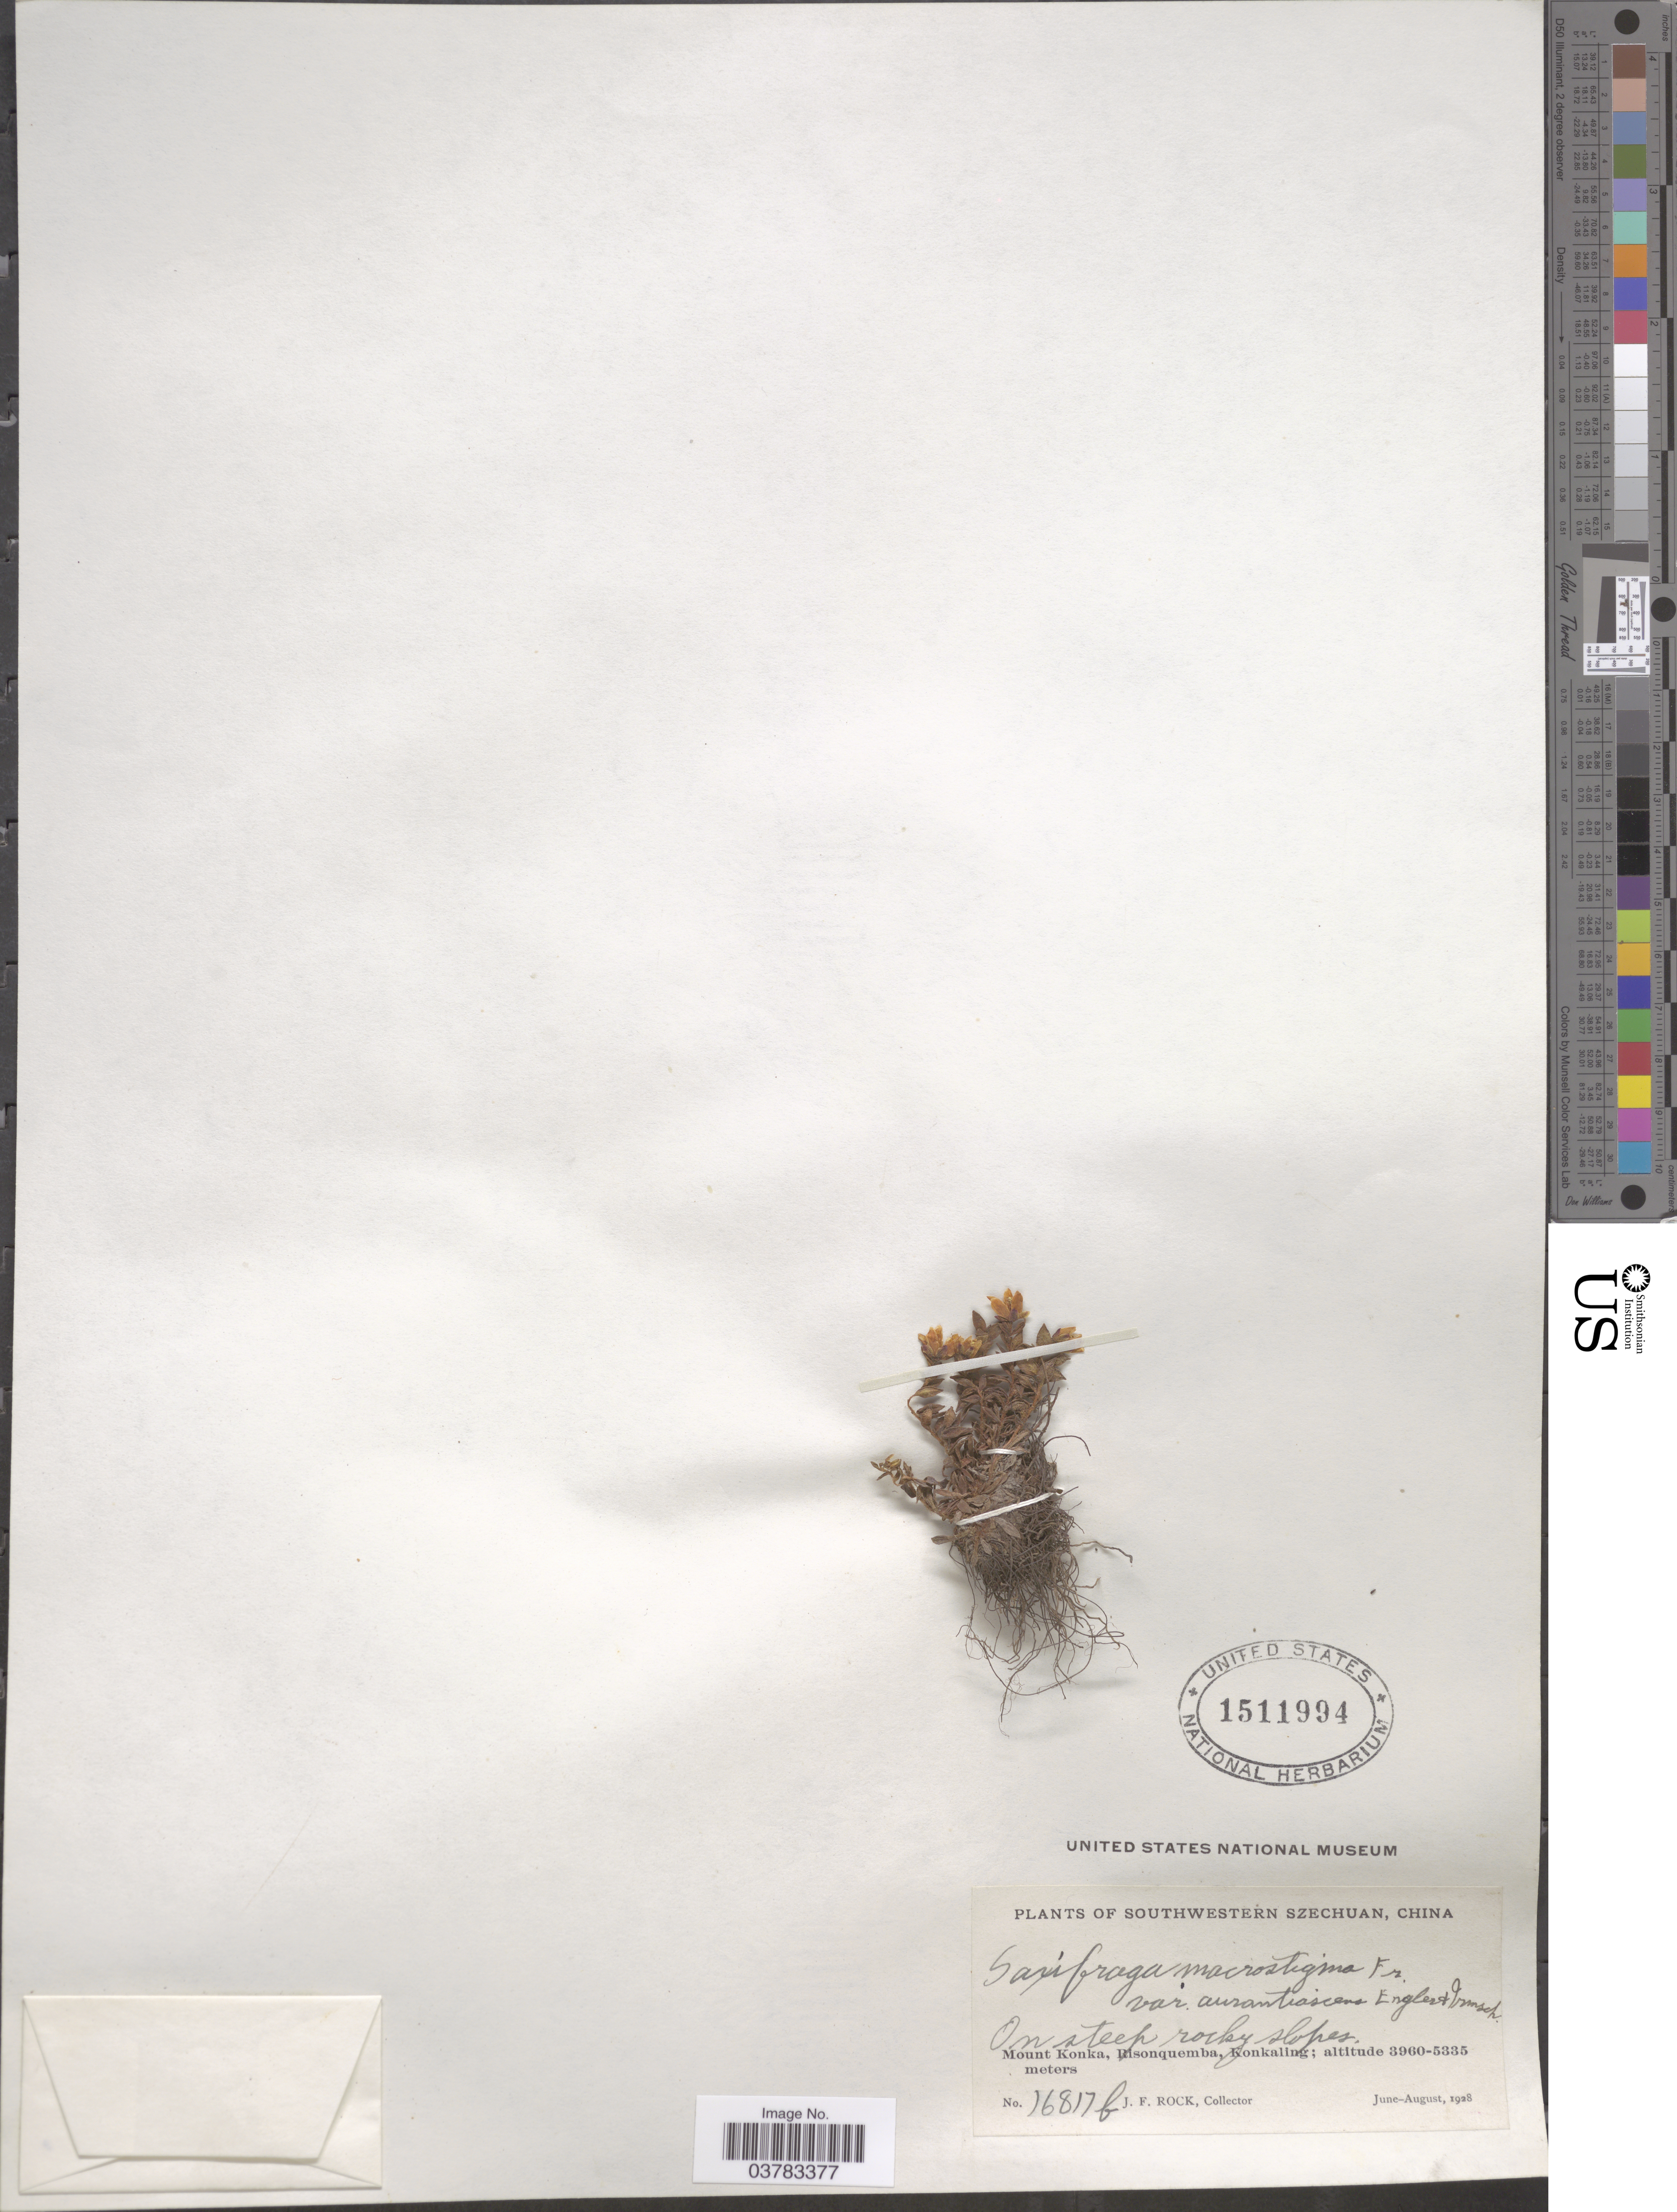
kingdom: Plantae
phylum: Tracheophyta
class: Magnoliopsida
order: Saxifragales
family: Saxifragaceae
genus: Saxifraga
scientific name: Saxifraga macrostigma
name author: Franch.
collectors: J. Rock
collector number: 16817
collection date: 1928-06/1928-08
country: China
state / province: Sichuan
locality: Southwestern Szechuan. Mount Konka, Risonquemba, Konkaling.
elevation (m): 3960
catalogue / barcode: US 1511994